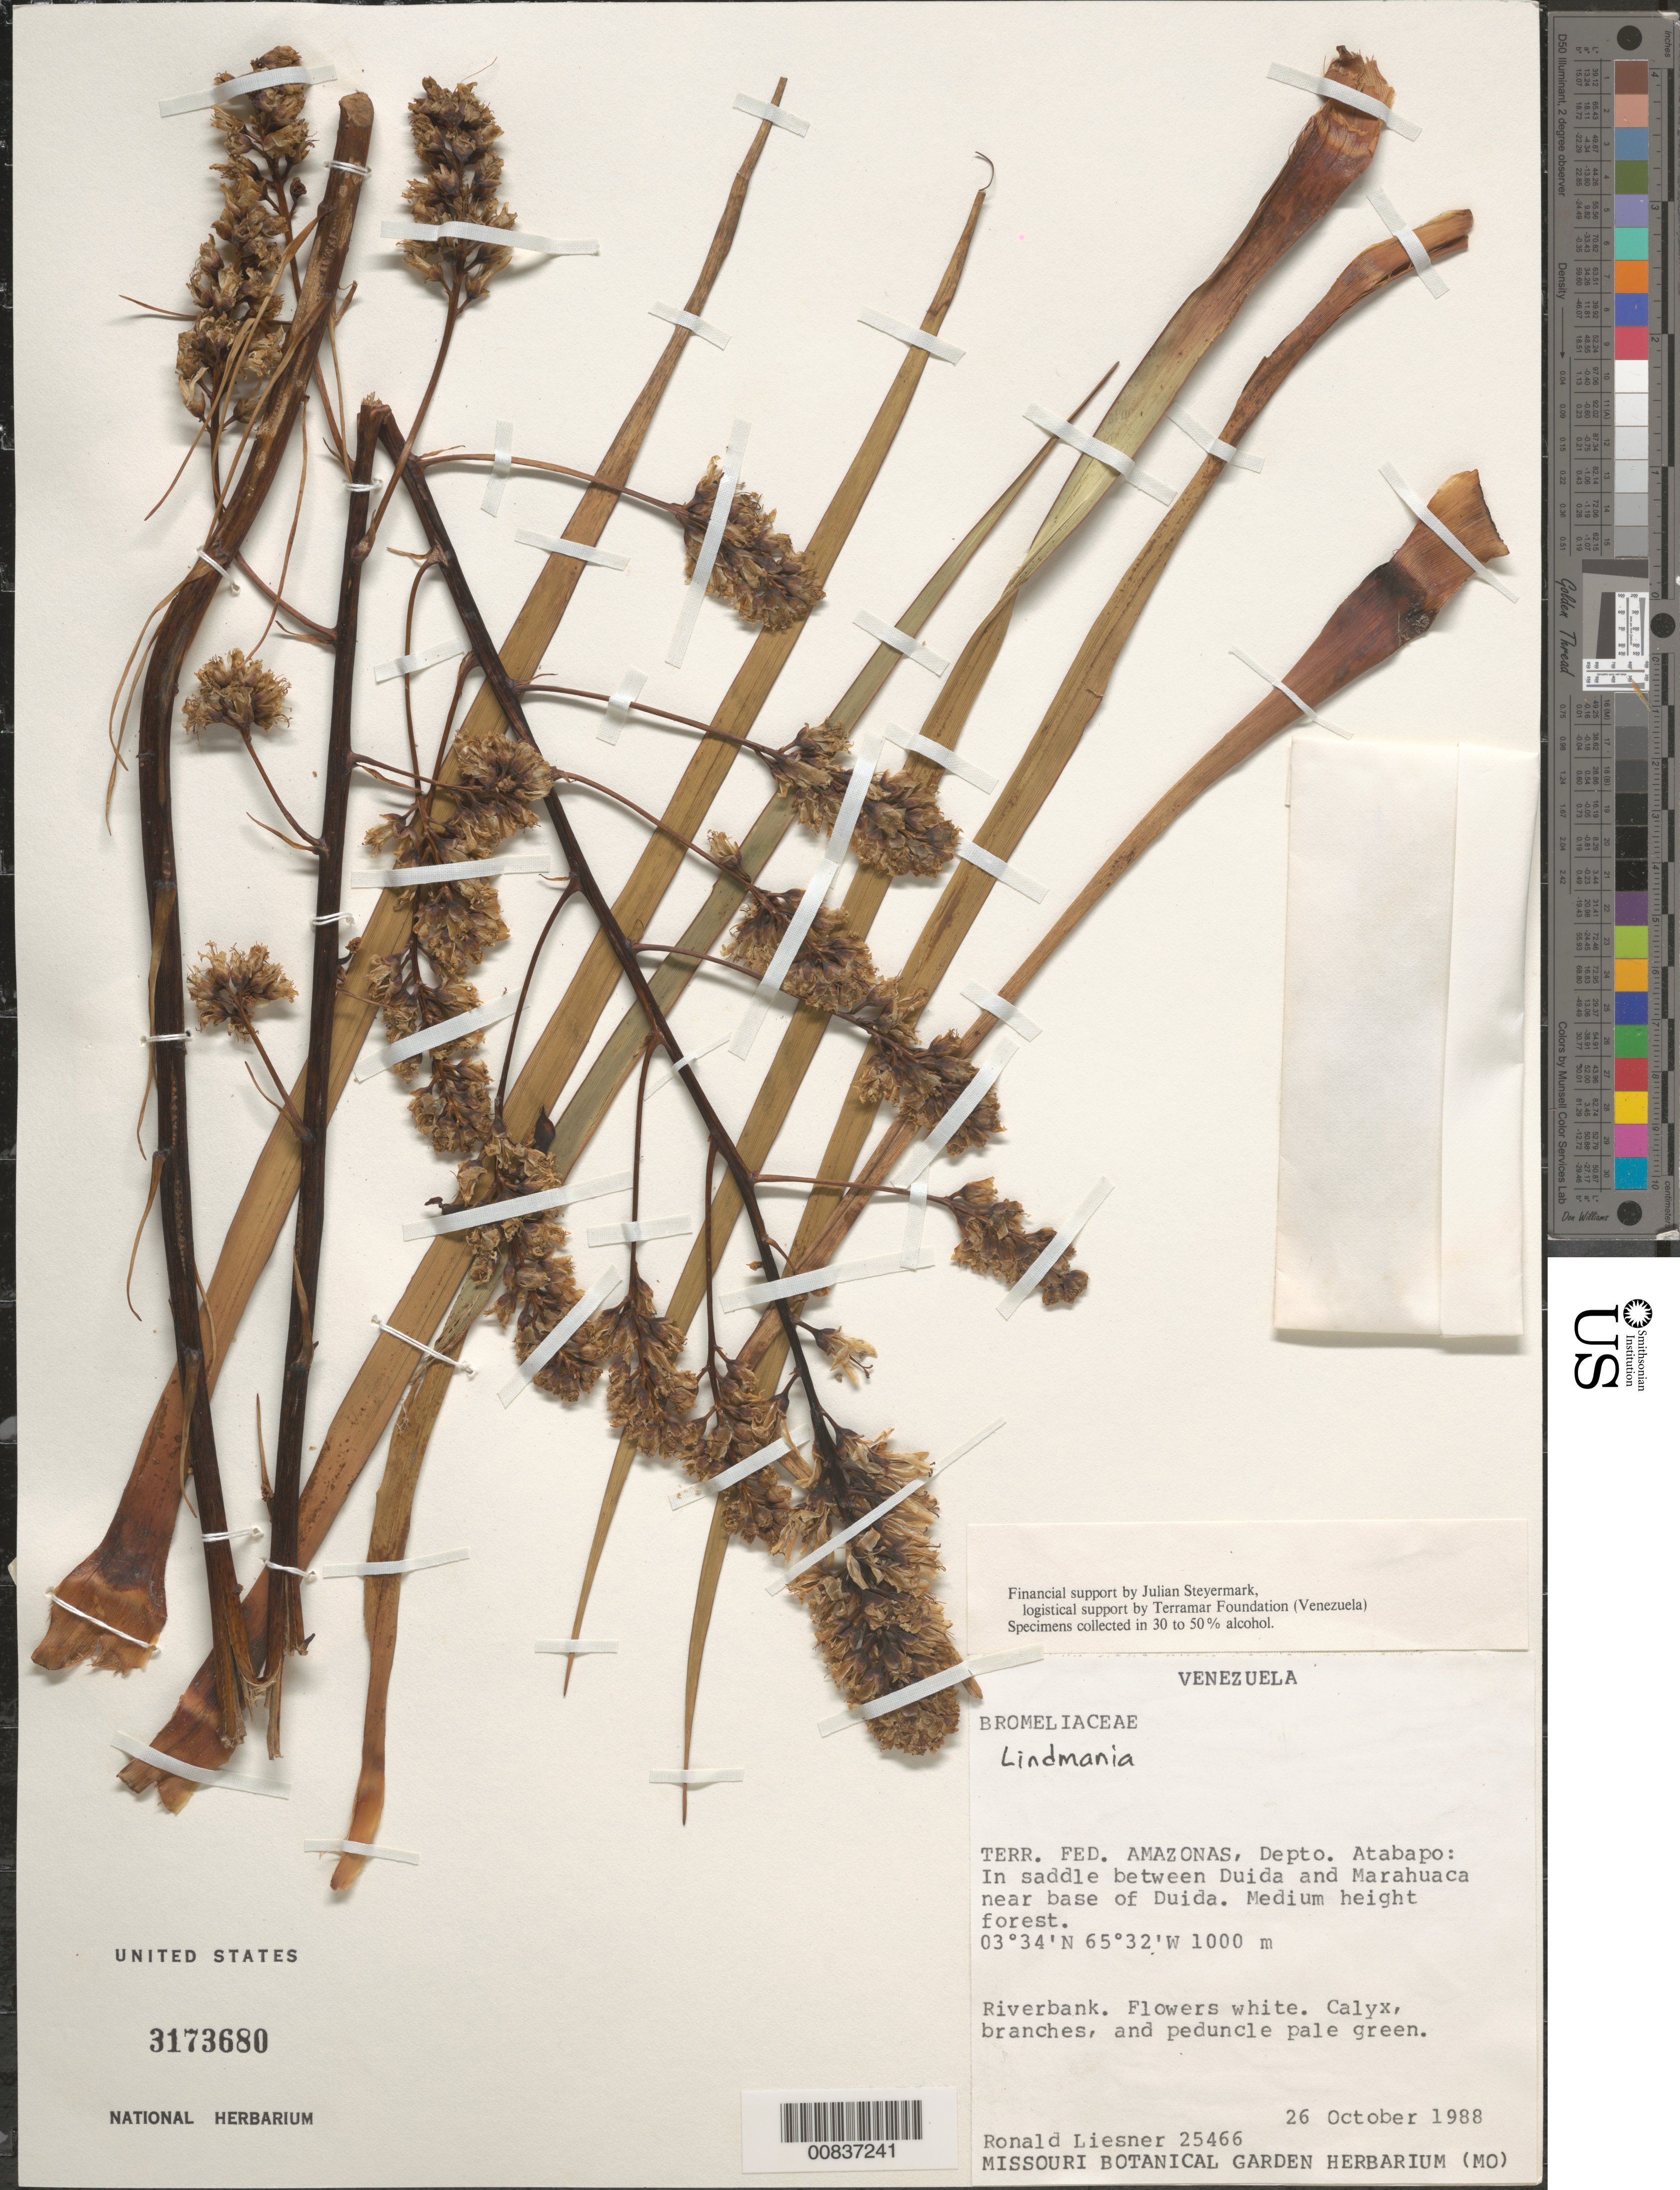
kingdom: Plantae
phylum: Tracheophyta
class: Liliopsida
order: Poales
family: Bromeliaceae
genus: Lindmania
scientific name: Lindmania sp.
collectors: R. L. Liesner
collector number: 25466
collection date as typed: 26-Oct-88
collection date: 1988-10-26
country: Venezuela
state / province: Amazonas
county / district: Atabapo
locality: Duida, near base; saddle between Duida and Marahuaca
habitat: Medium height forest; riverbank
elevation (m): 1000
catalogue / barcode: US 3173680